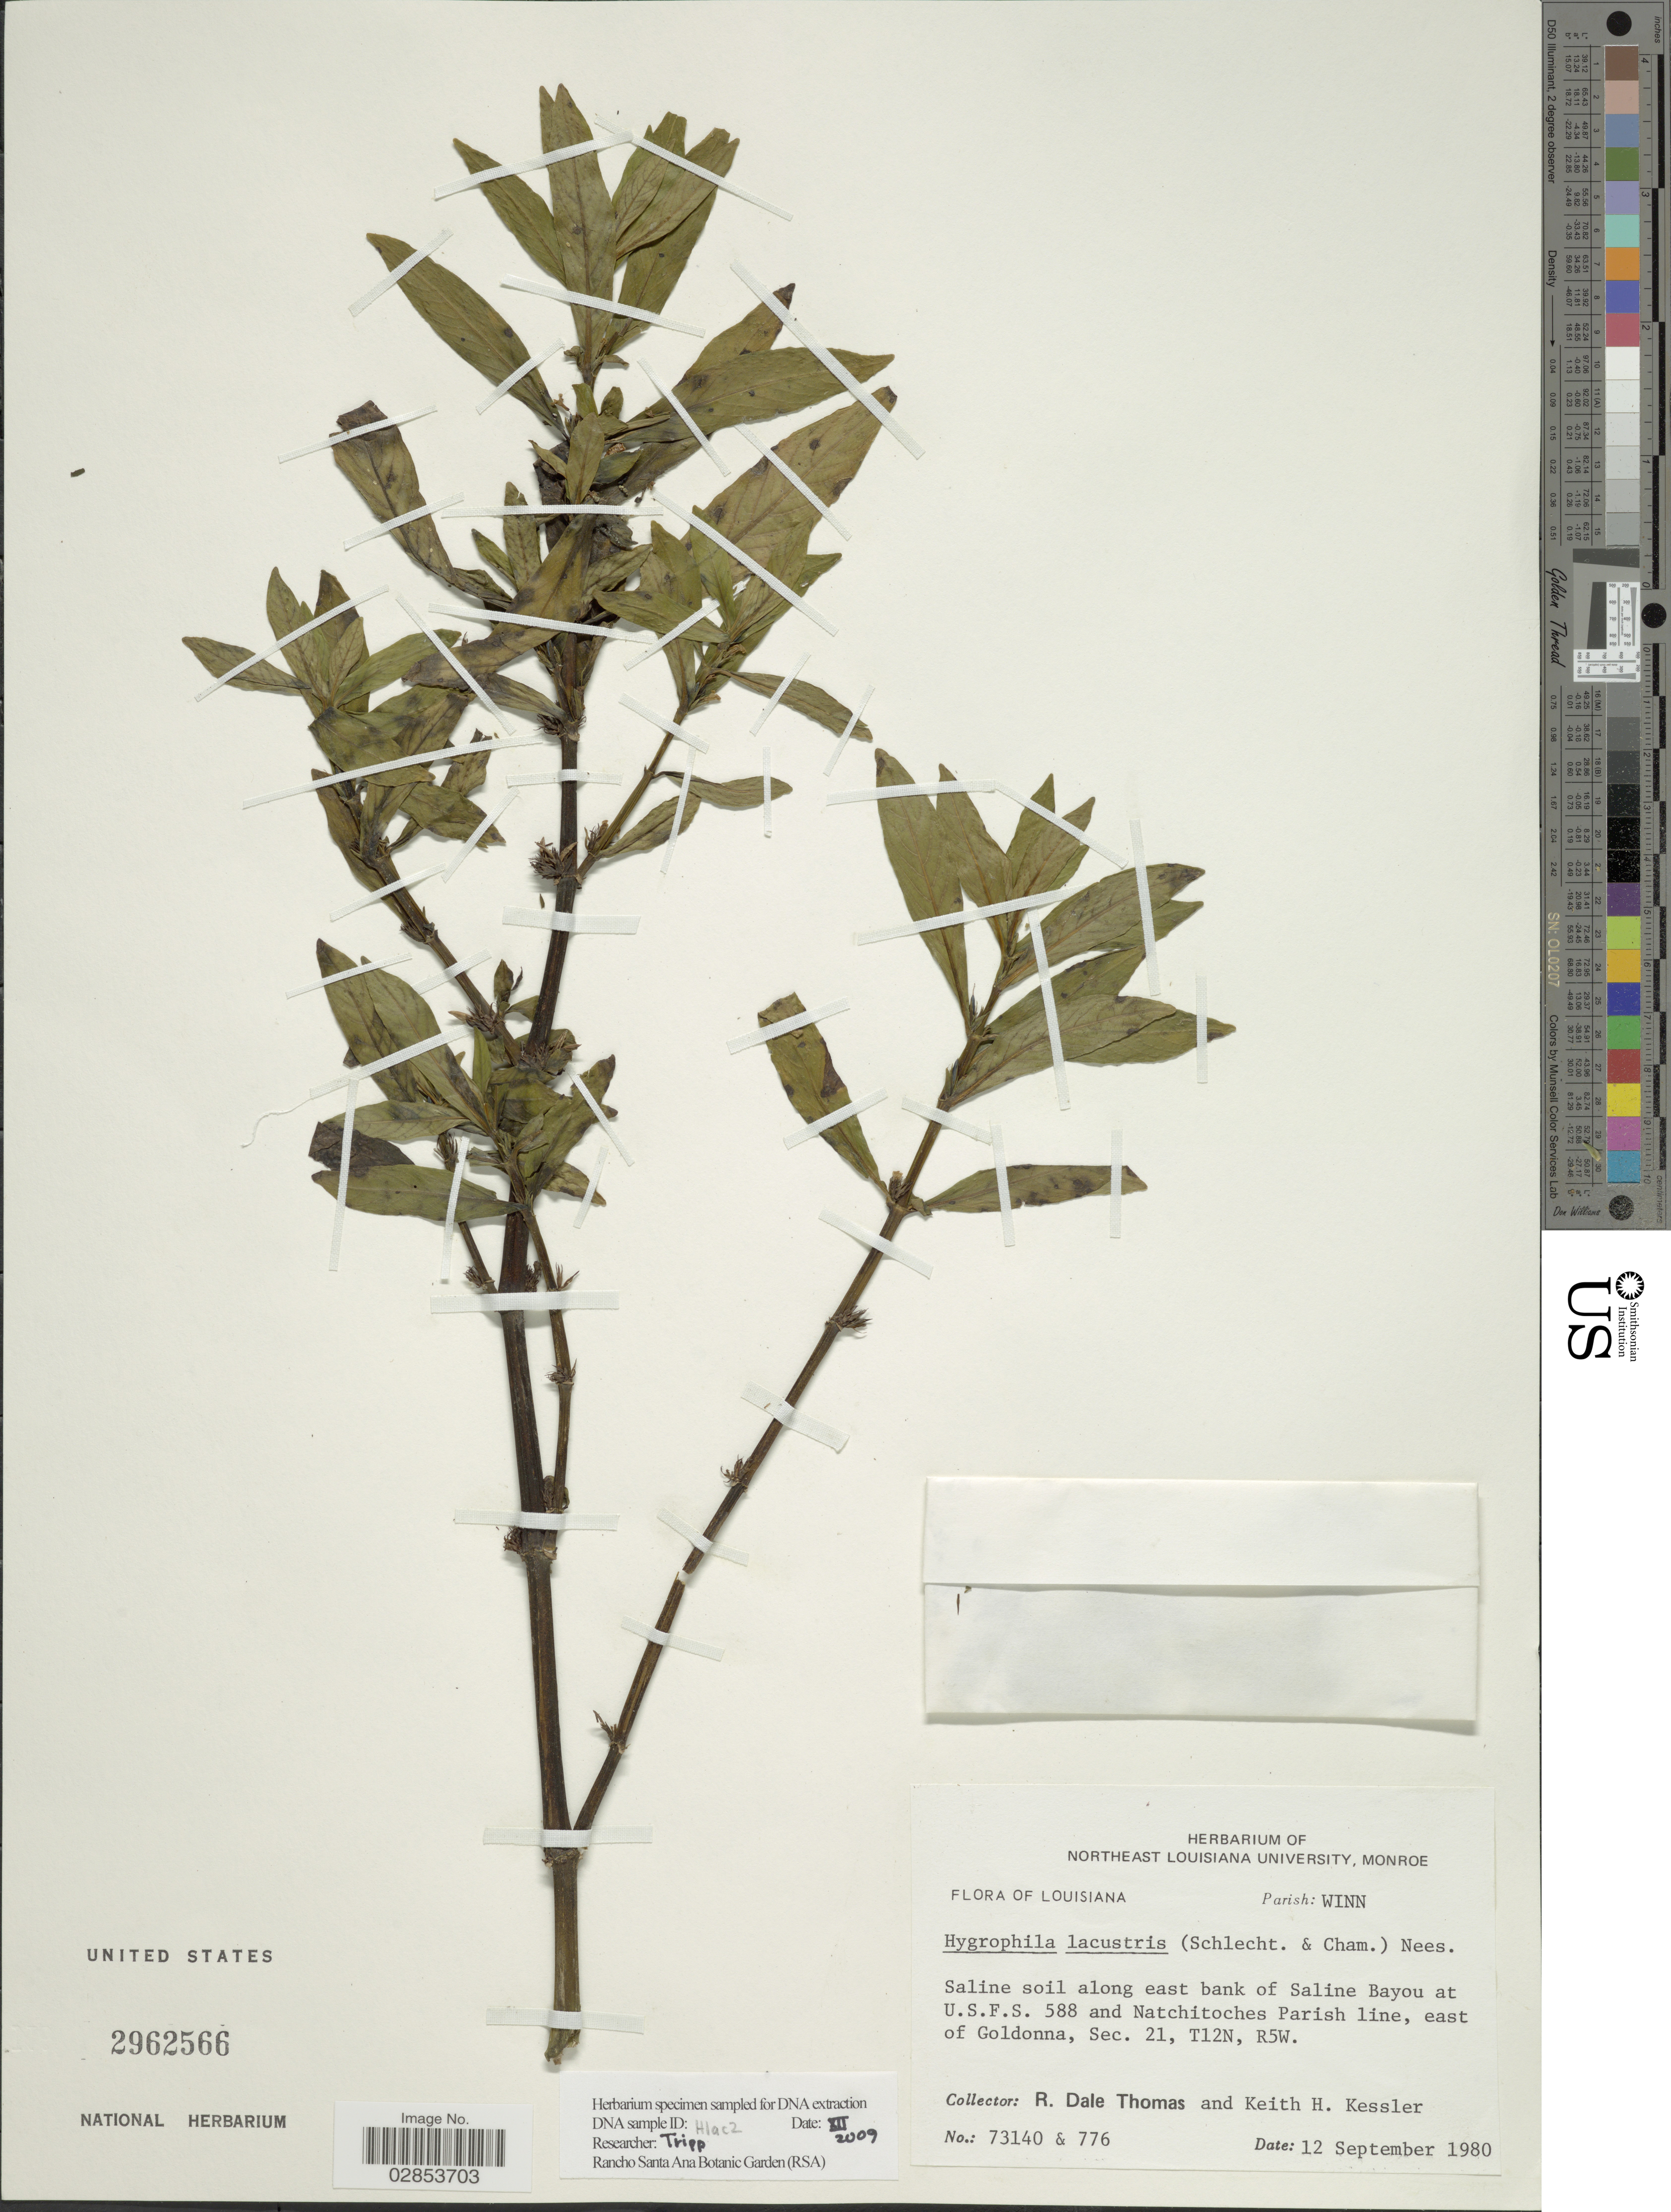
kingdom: Plantae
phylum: Tracheophyta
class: Magnoliopsida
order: Lamiales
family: Acanthaceae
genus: Hygrophila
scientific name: Hygrophila costata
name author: Nees & T. Nees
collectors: R. Thomas & K. Kessler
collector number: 73140/ 776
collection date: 1980-09-12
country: United States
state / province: Louisiana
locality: Parish: Winn. Saline soil along east bank of Saline Bayou at U.S.F.S. 588 and Natchitoches Parish line, east of Goldonna, Sec. 21, T12N, R5W.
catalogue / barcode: US 2962566